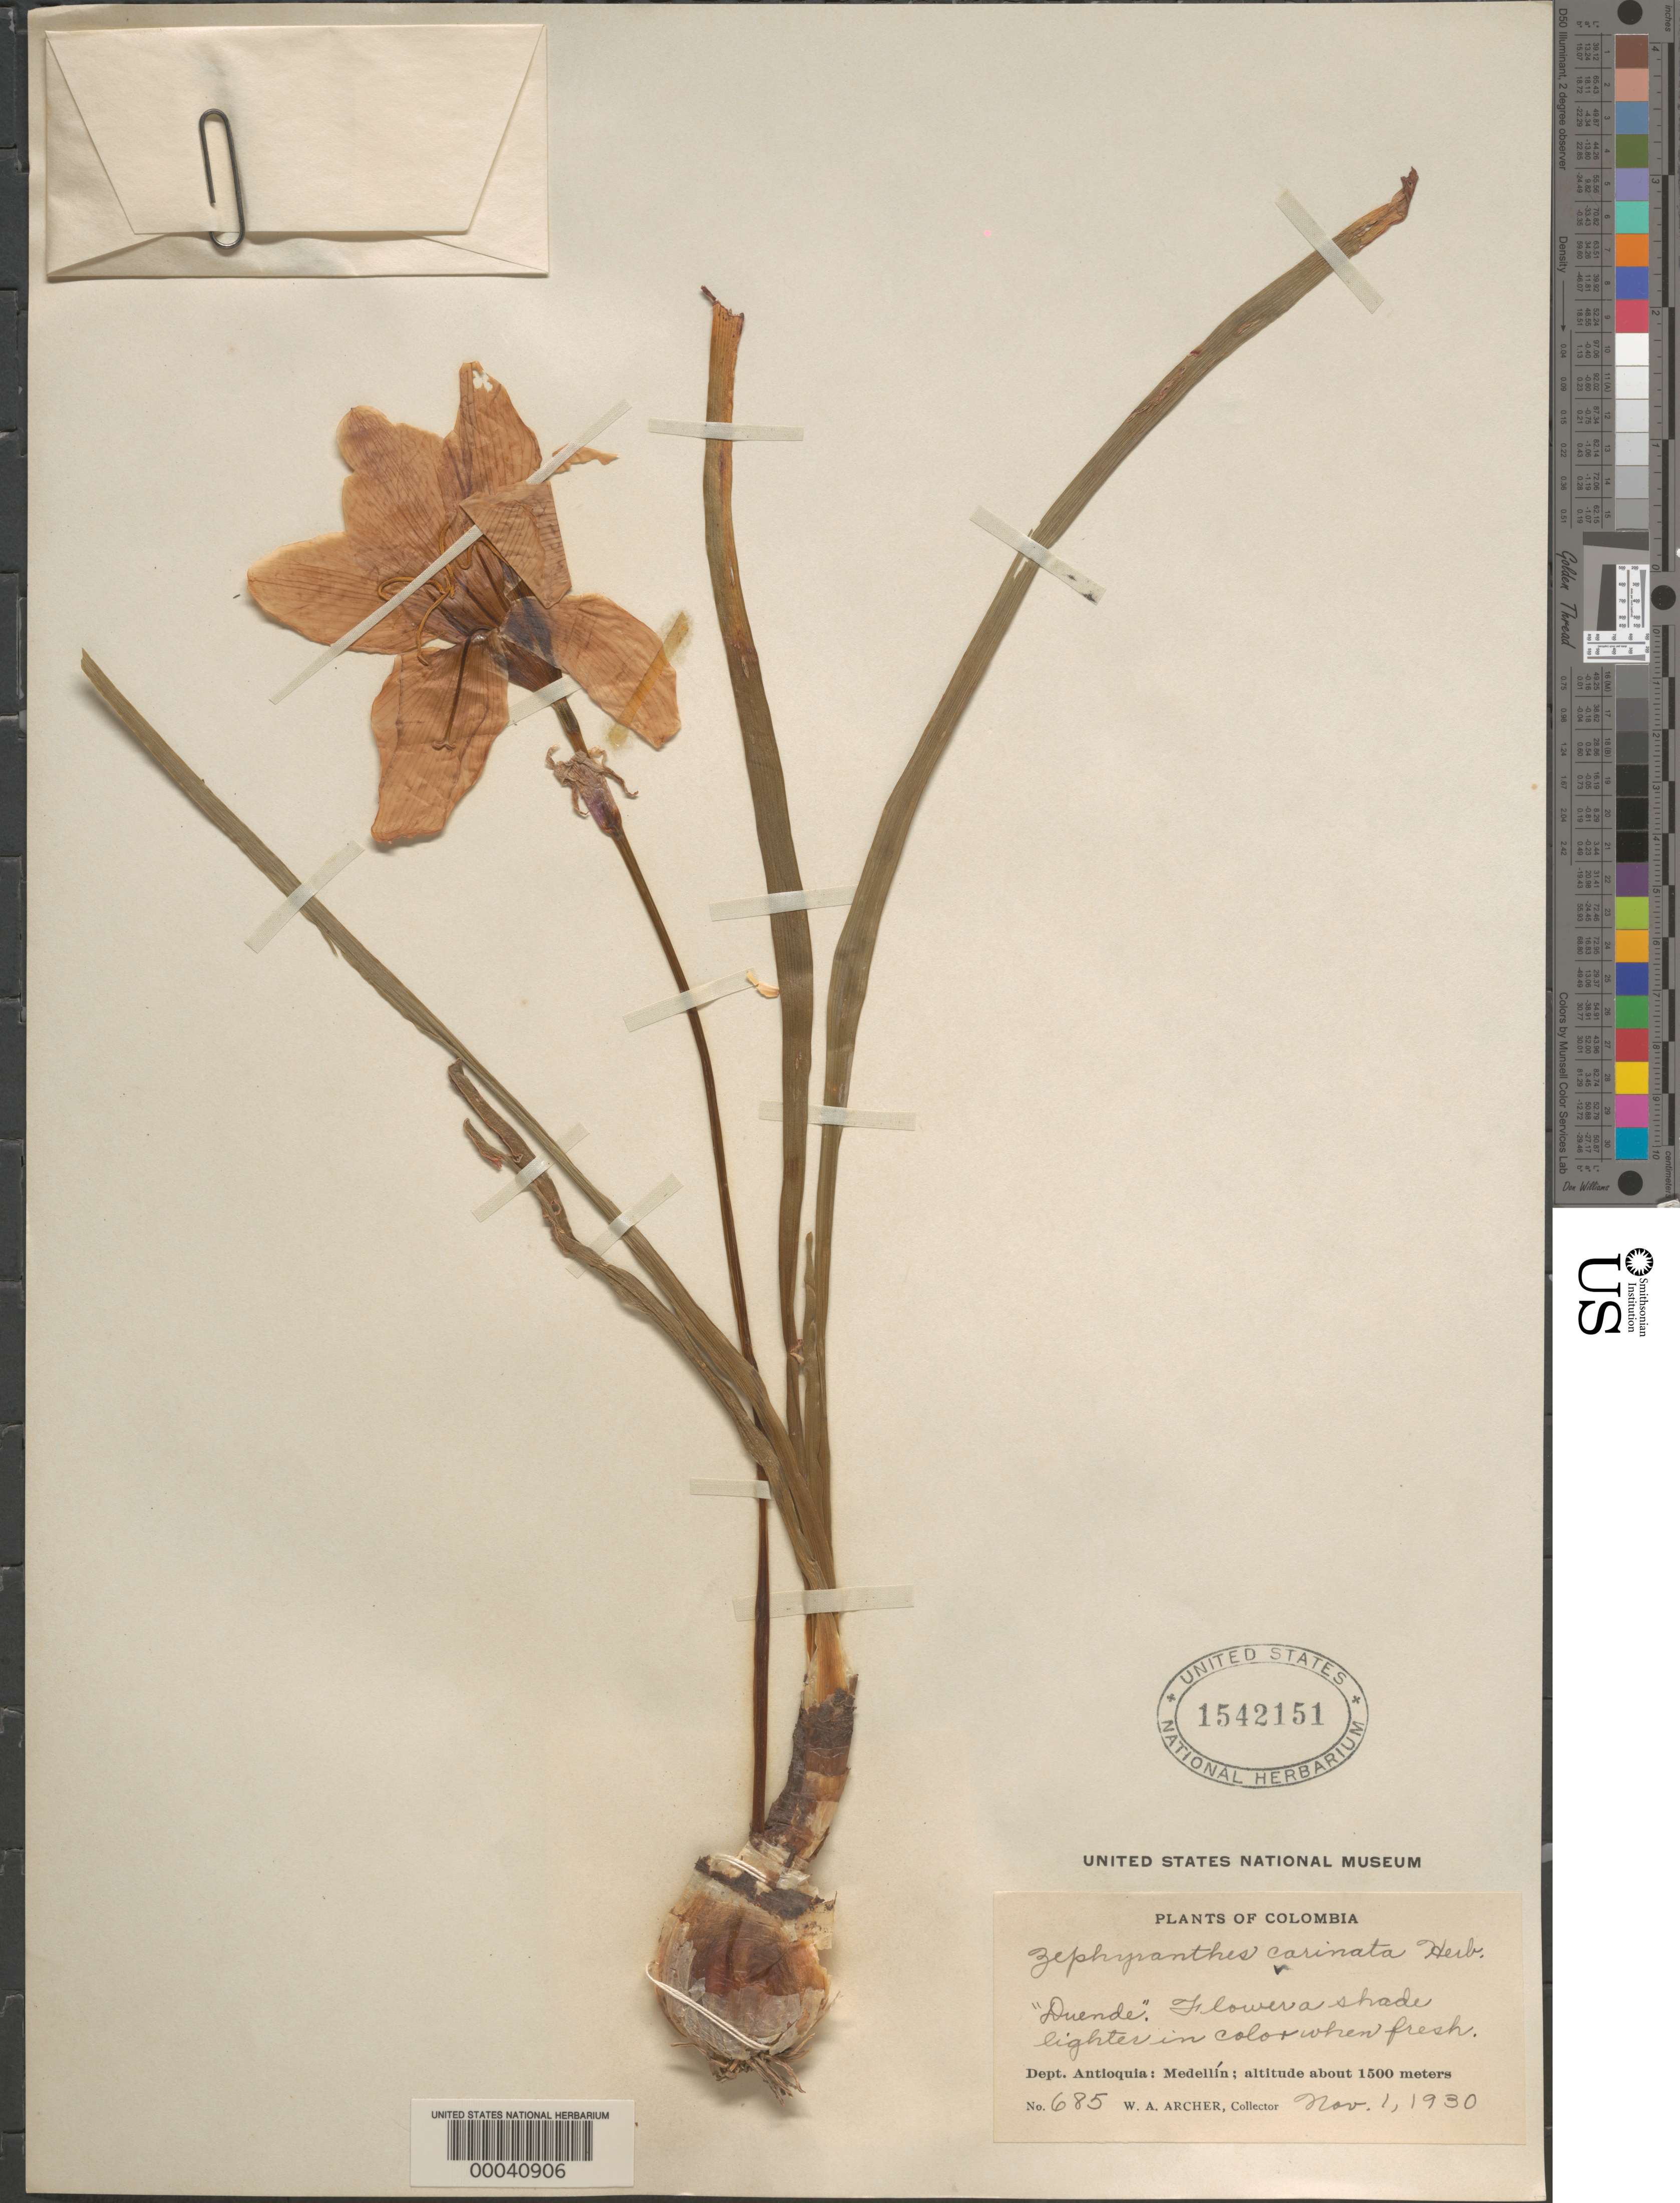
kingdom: Plantae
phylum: Tracheophyta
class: Liliopsida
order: Asparagales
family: Amaryllidaceae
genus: Zephyranthes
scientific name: Zephyranthes carinata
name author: Herb.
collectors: W. A. Archer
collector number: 685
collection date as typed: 01 Nov 1930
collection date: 1930-11-01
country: Colombia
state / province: Antioquia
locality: Medellin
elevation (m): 1500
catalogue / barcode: US 1542151